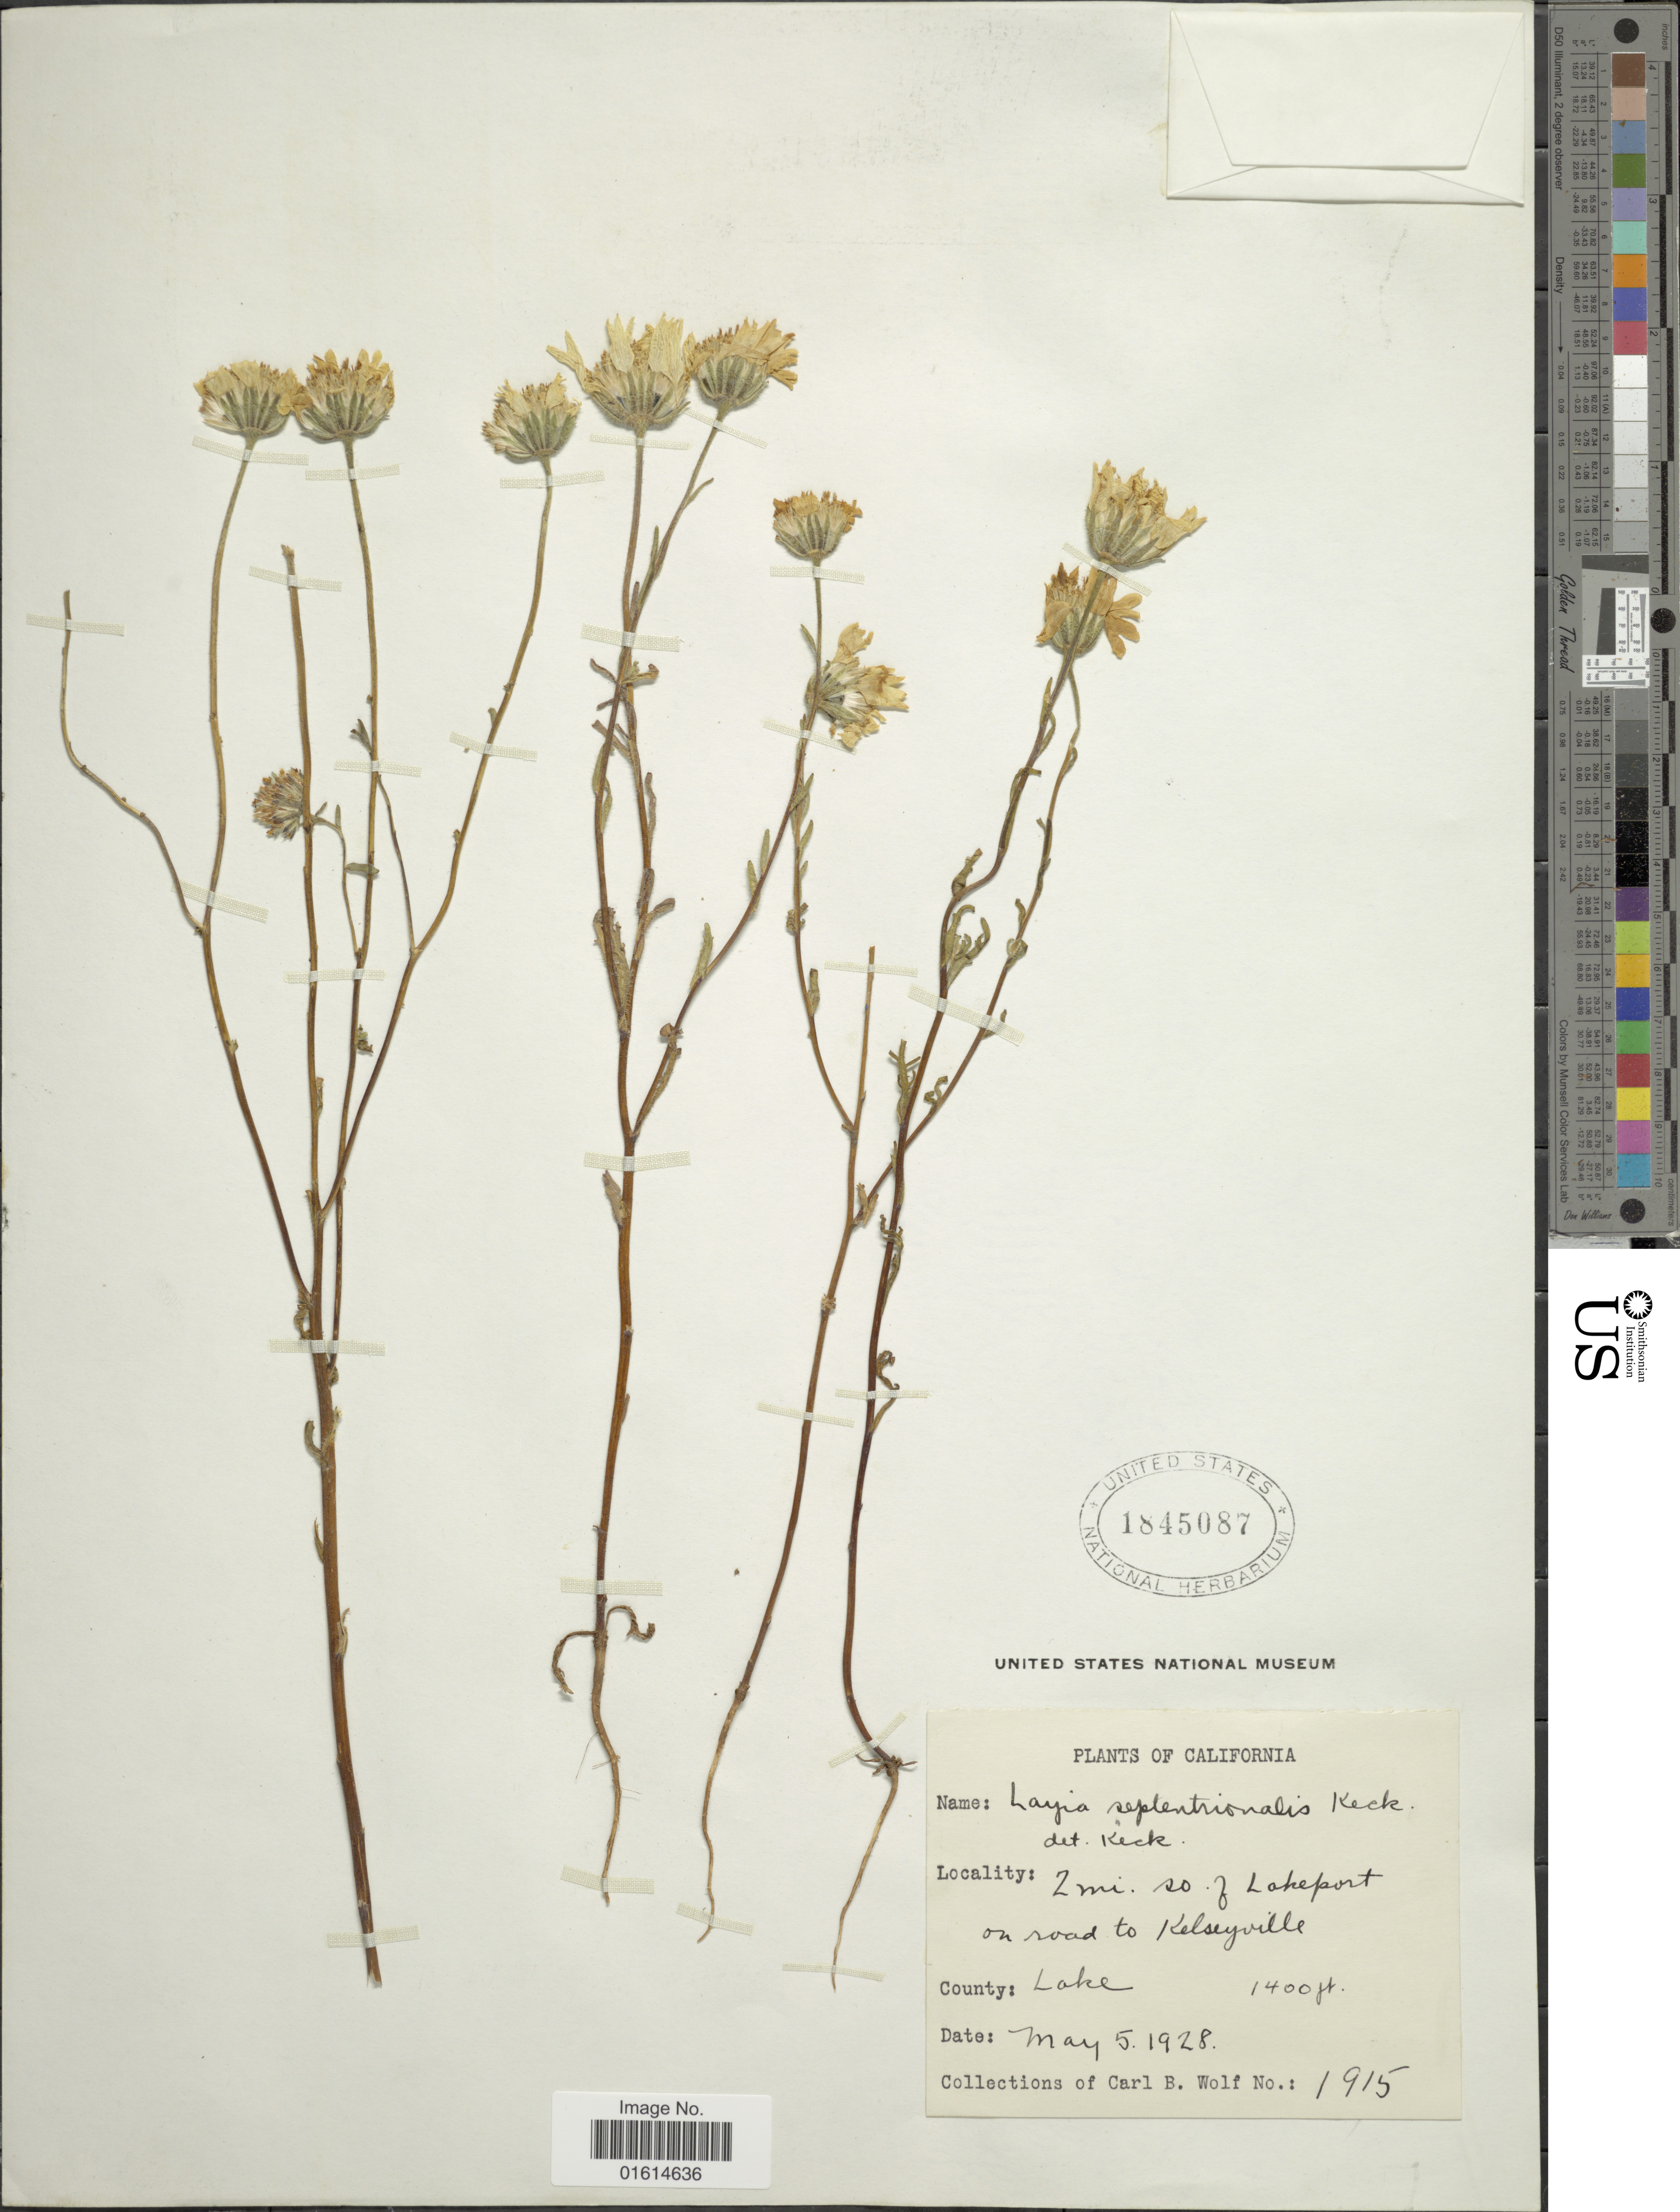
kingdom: Plantae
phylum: Tracheophyta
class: Magnoliopsida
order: Asterales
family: Asteraceae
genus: Layia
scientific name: Layia septentrionalis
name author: D.D. Keck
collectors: C. B. Wolf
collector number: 1915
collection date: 1928-05-05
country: United States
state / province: California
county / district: Lake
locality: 2 mi. so. of Lakeport on road to Kelseyville, County Lake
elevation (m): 427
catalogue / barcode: US 1845087